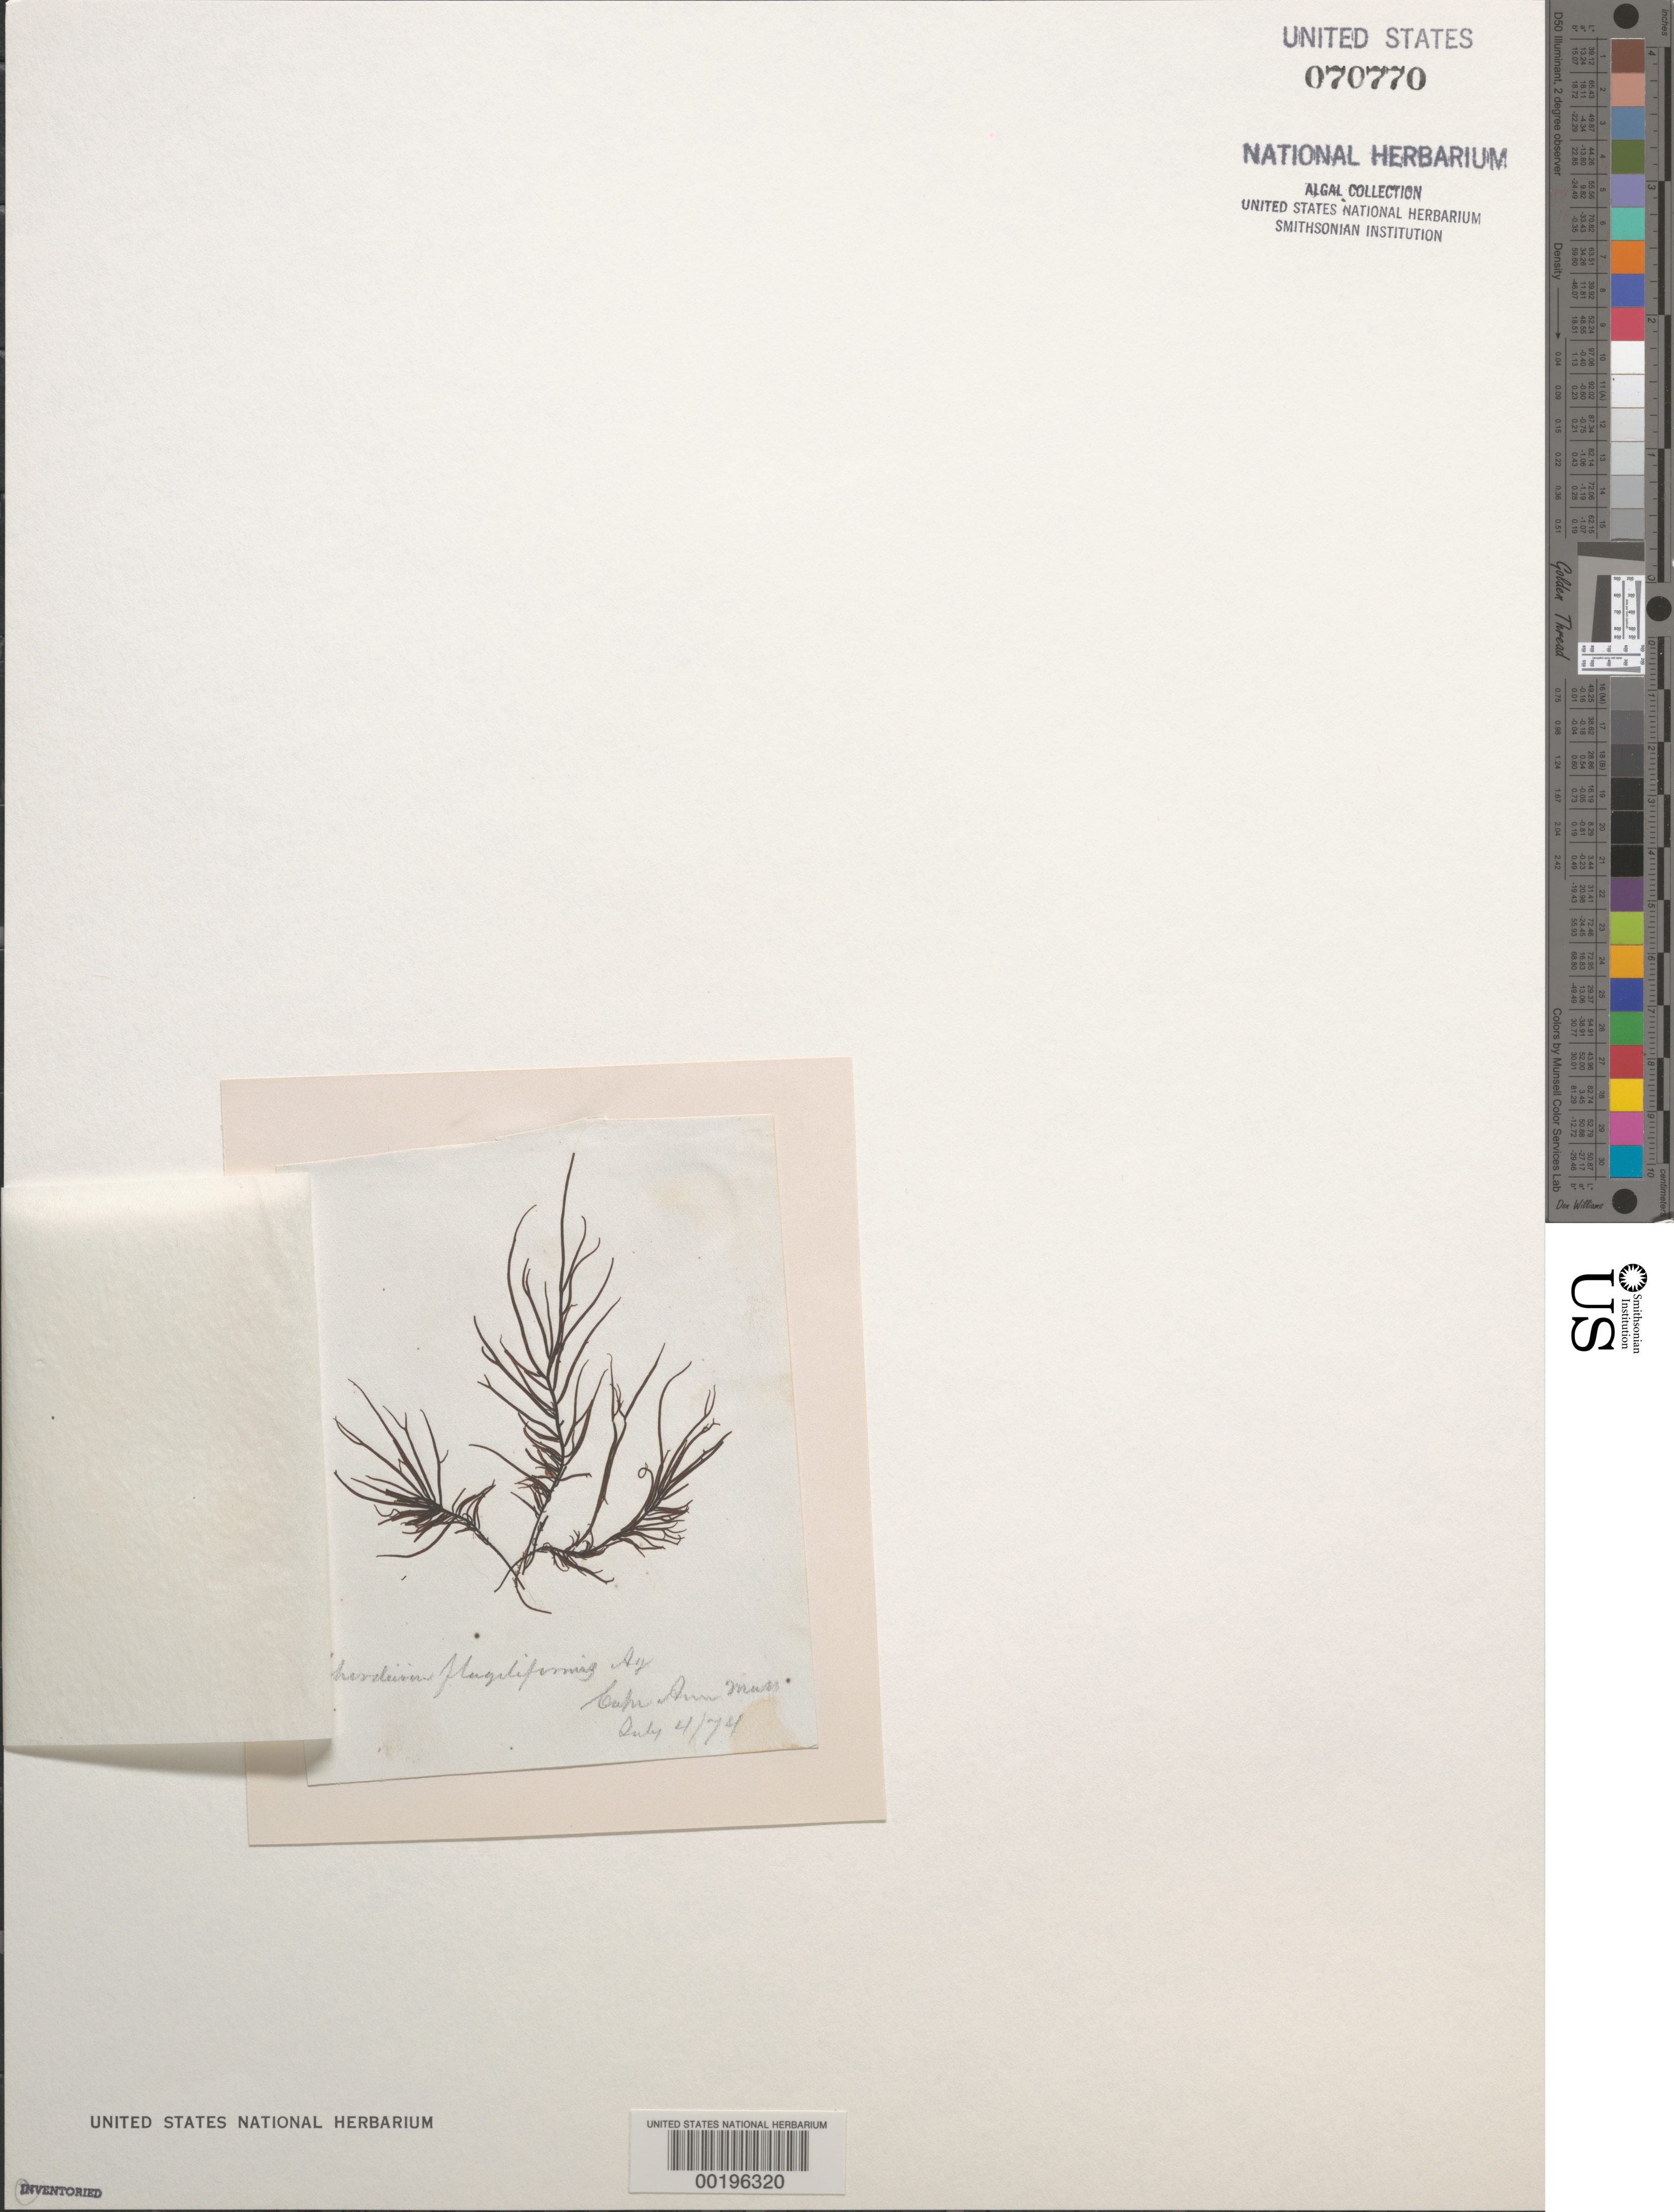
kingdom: Chromista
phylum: Ochrophyta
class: Phaeophyceae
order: Ectocarpales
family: Chordariaceae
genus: Chordaria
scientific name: Chordaria flagelliformis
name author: (Hudson) Grev.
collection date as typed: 04 Jul 1874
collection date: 1874-07-04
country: United States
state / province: Massachusetts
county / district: Essex County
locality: Cape Ann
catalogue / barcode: US 70770